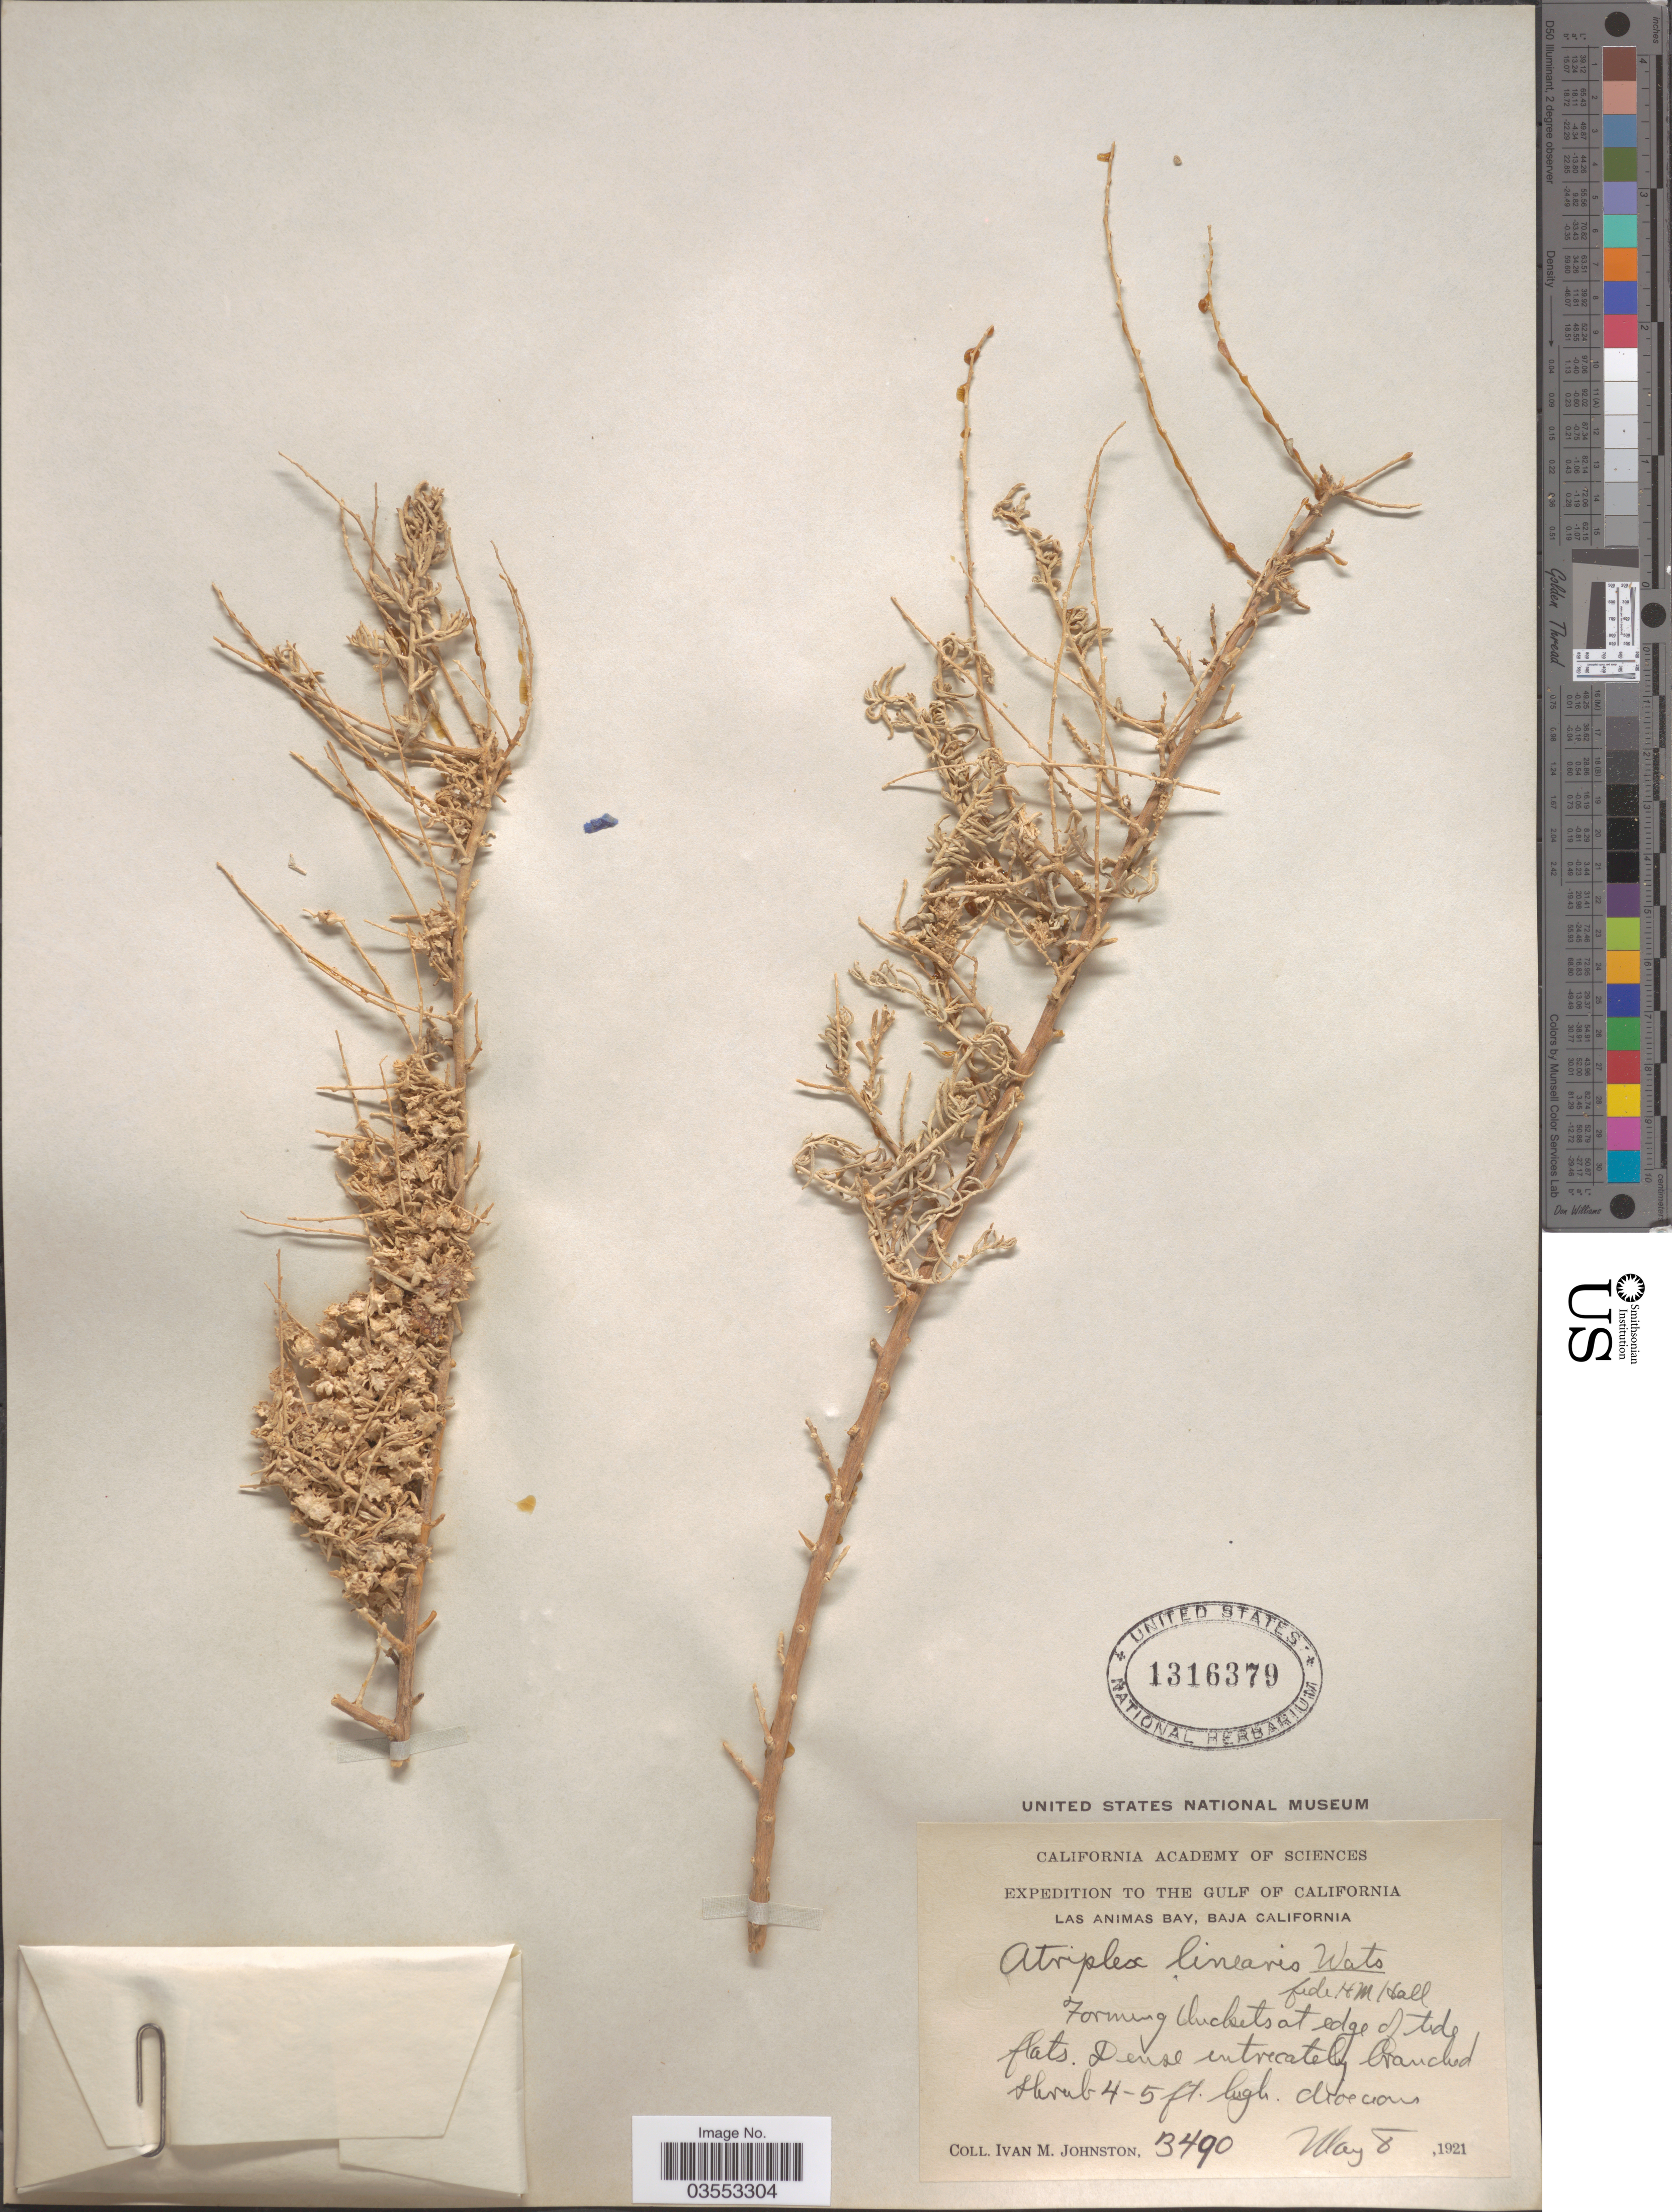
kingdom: Plantae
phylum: Tracheophyta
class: Magnoliopsida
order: Caryophyllales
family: Amaranthaceae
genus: Atriplex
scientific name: Atriplex linearis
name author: S. Watson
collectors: I.M. Johnston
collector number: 390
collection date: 1921-05-08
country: Mexico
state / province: Baja California Norte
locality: The Gulf of California. Las Animas Bay.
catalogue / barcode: US 1316379